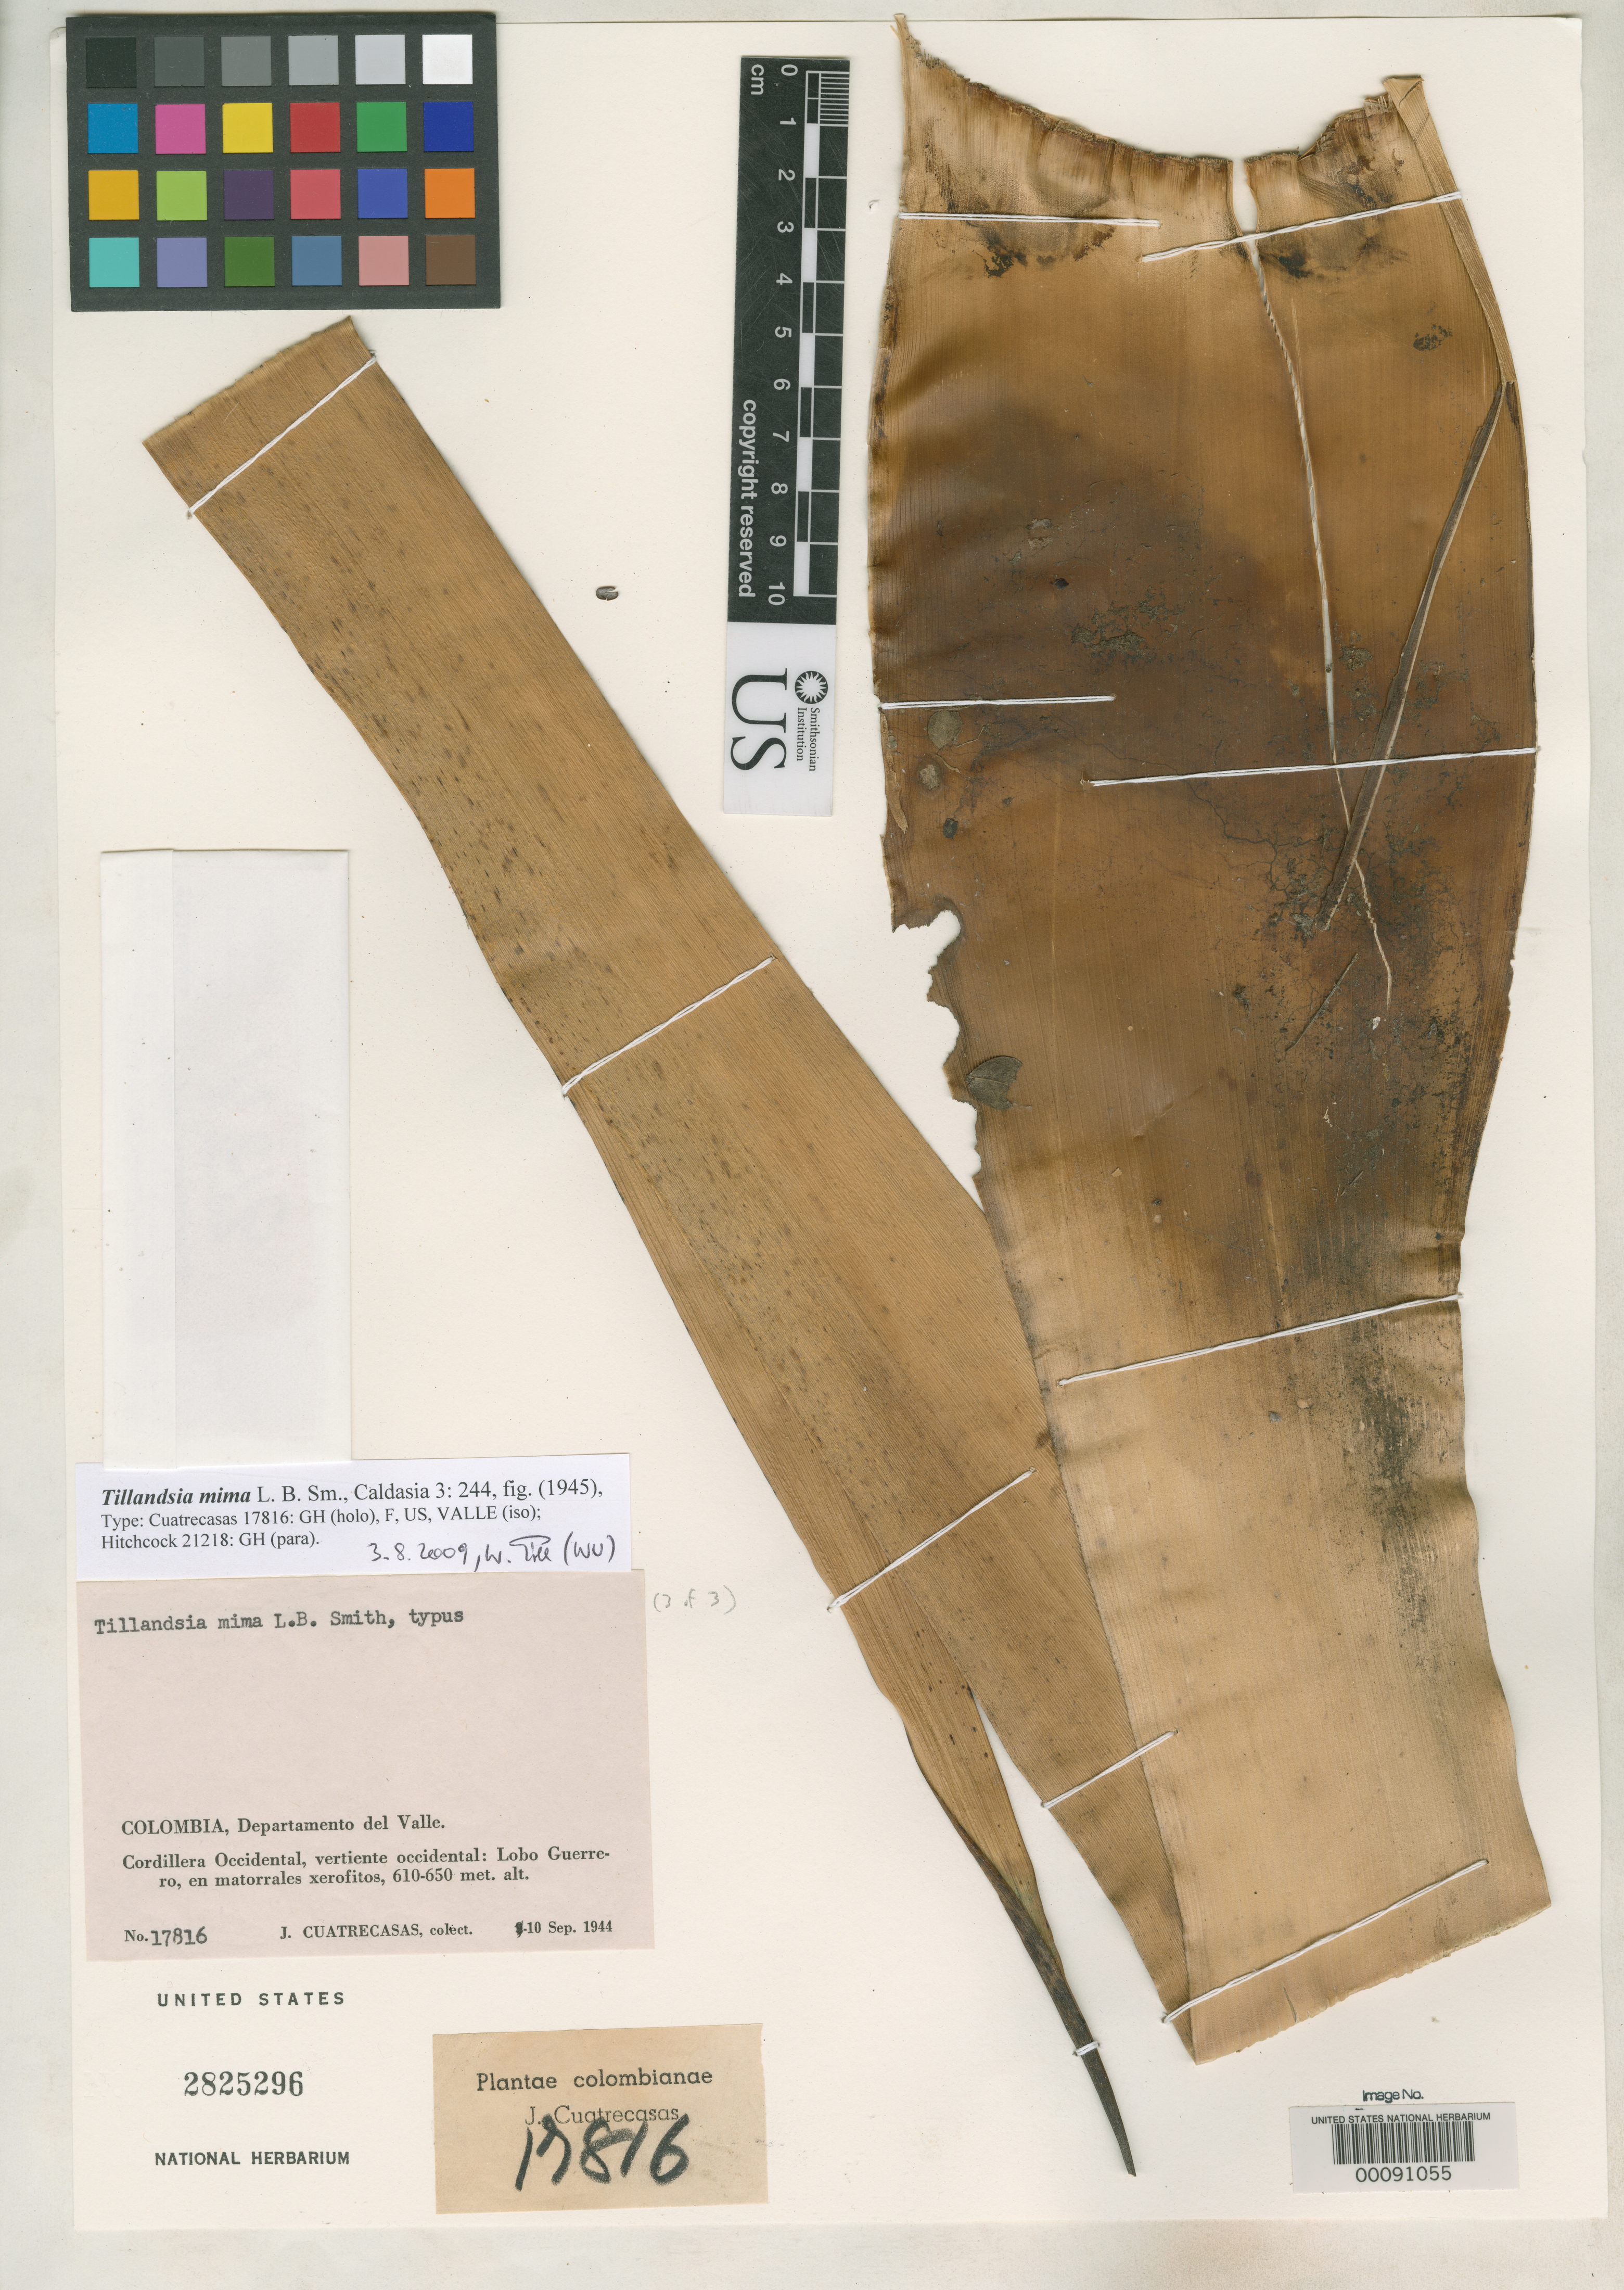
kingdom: Plantae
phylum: Tracheophyta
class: Liliopsida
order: Poales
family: Bromeliaceae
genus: Tillandsia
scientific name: Tillandsia mima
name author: L.B. Sm.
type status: Isotype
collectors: J. Cuatrecasas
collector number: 17816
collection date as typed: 09 Sep 1944 to 10 Sep 1944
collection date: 1944-09-09/1944-09-10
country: Colombia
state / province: Valle del Cauca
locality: Lobo Guerrero, Cordillera Occidental.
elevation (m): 610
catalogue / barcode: US 2825296